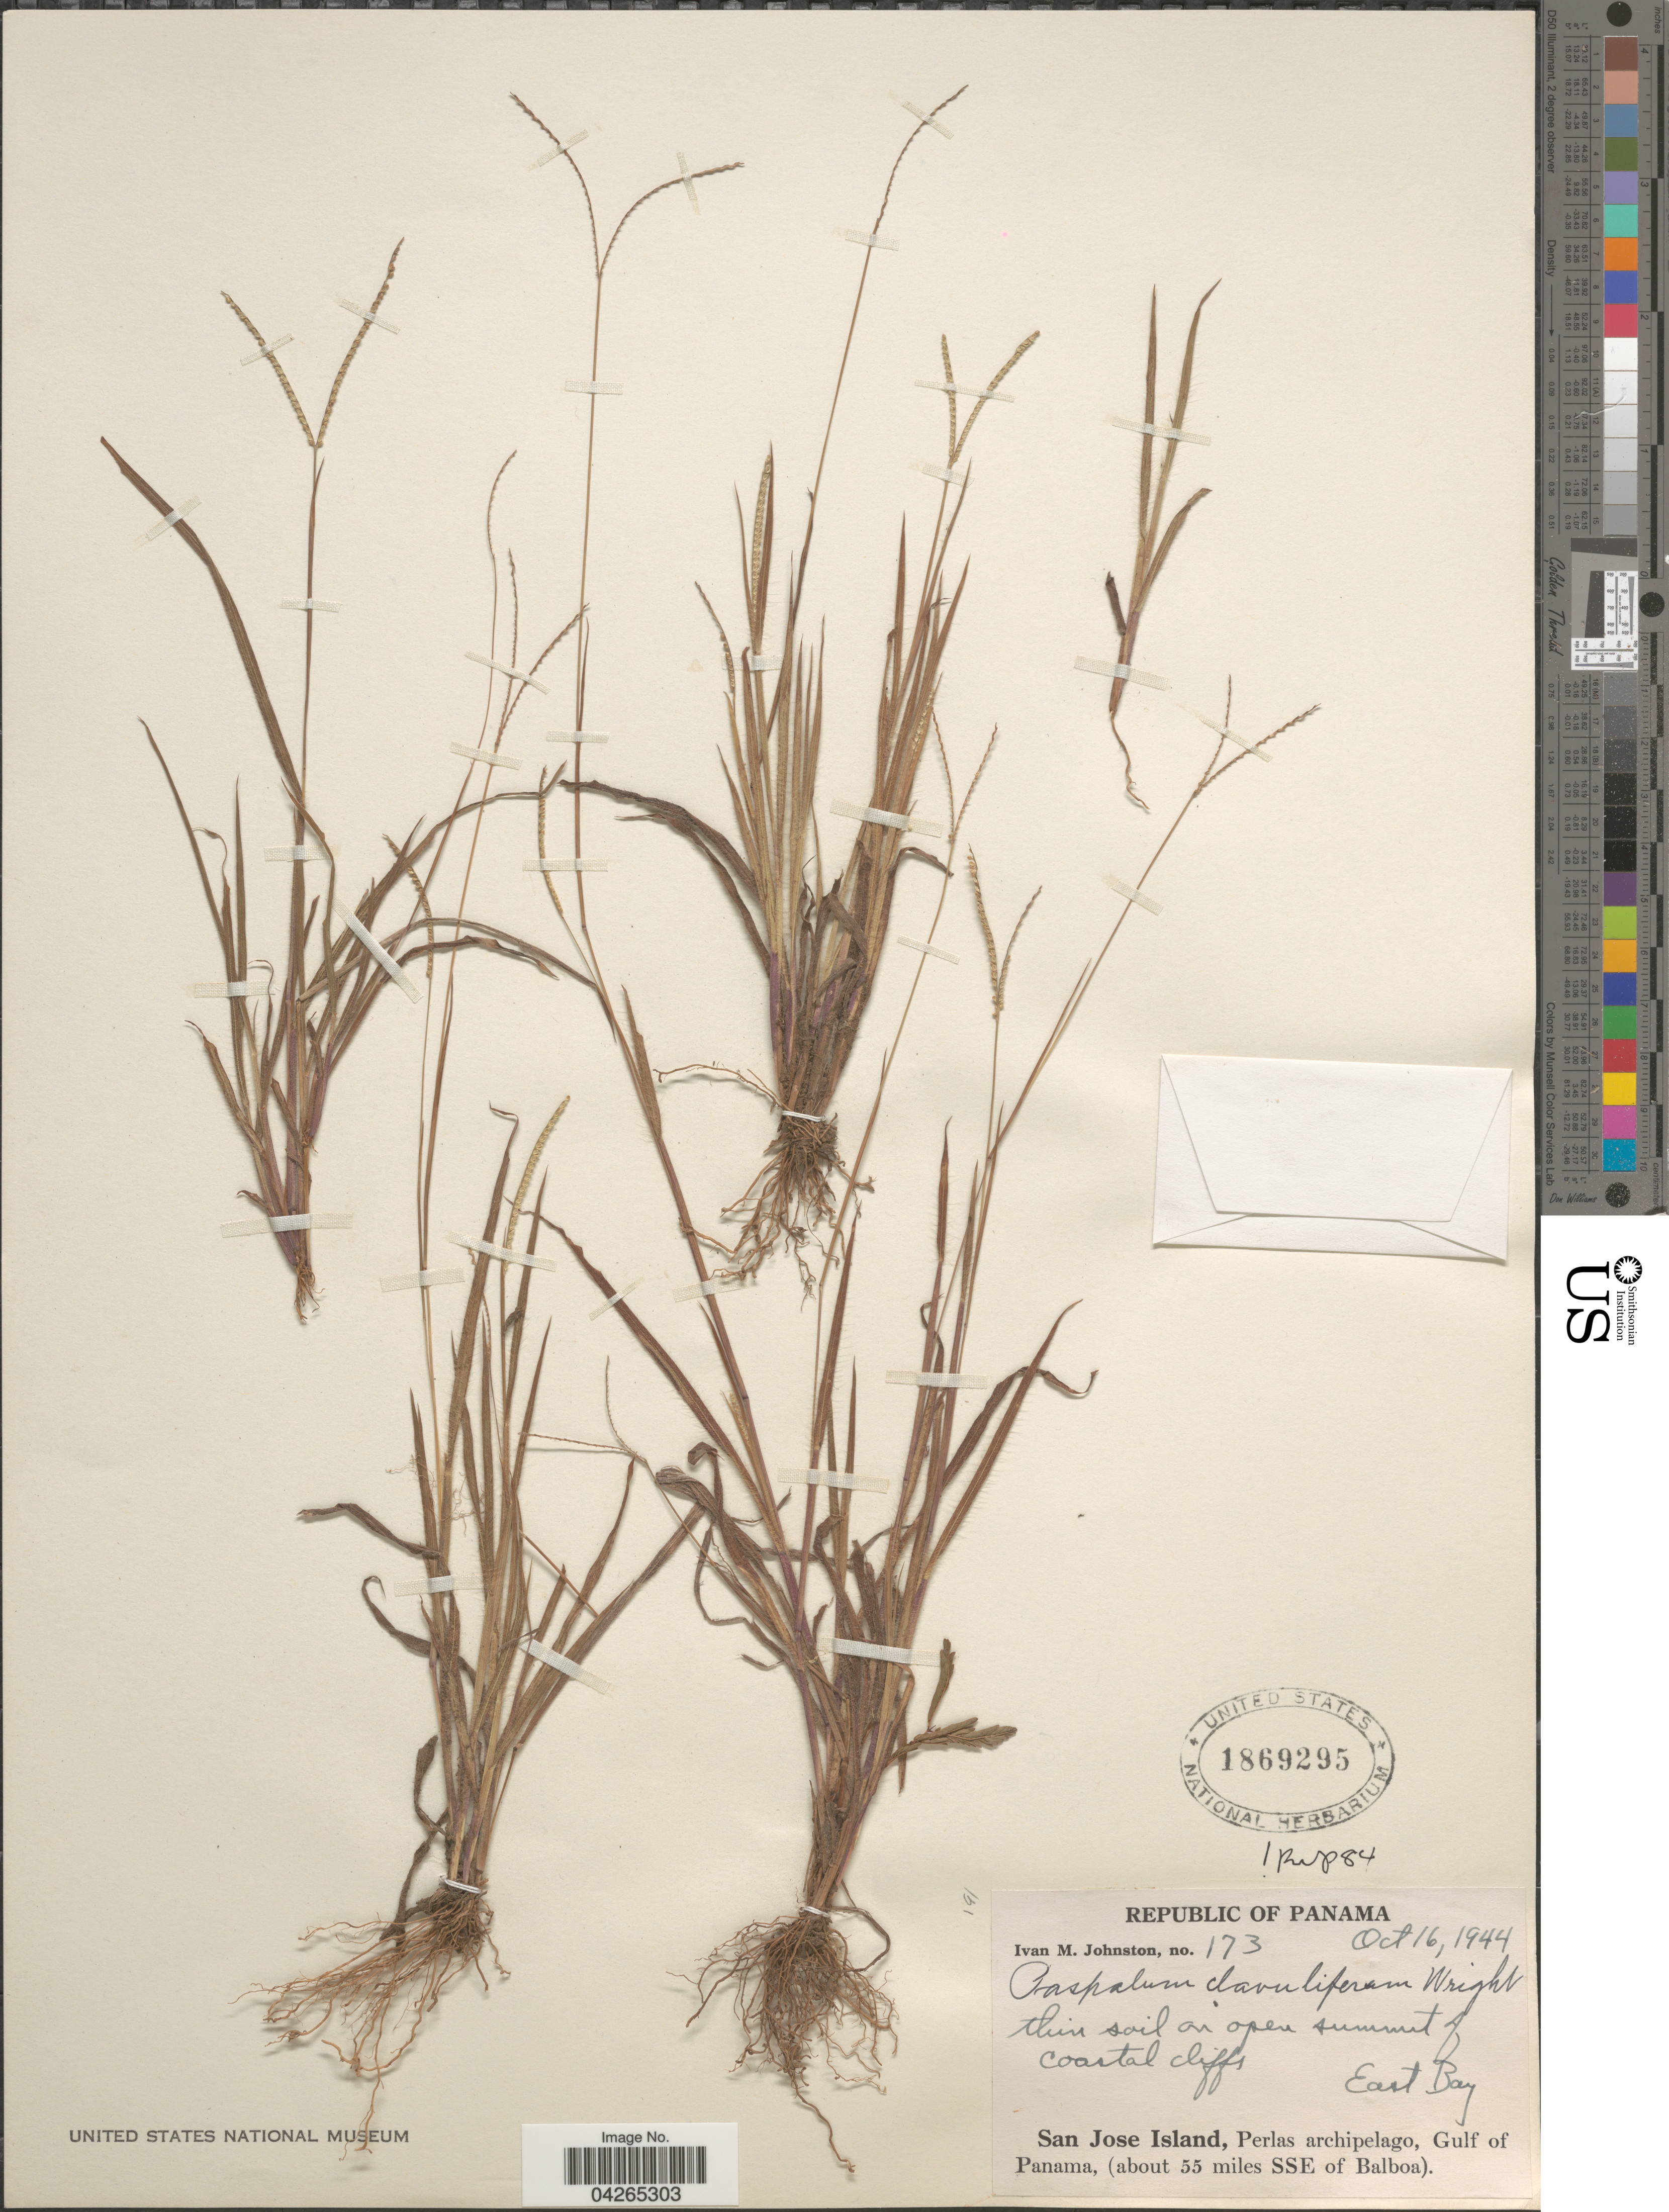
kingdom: Plantae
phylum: Tracheophyta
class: Liliopsida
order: Poales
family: Poaceae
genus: Paspalum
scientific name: Paspalum claviliferum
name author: C. Wright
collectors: I.M. Johnston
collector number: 173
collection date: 1944-10-16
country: Panama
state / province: Panamá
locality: East Bay. San Jose Island, Perlas archipelago, Gulf of Panama, (about 55 miles SSE of Balboa).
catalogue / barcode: US 1869295